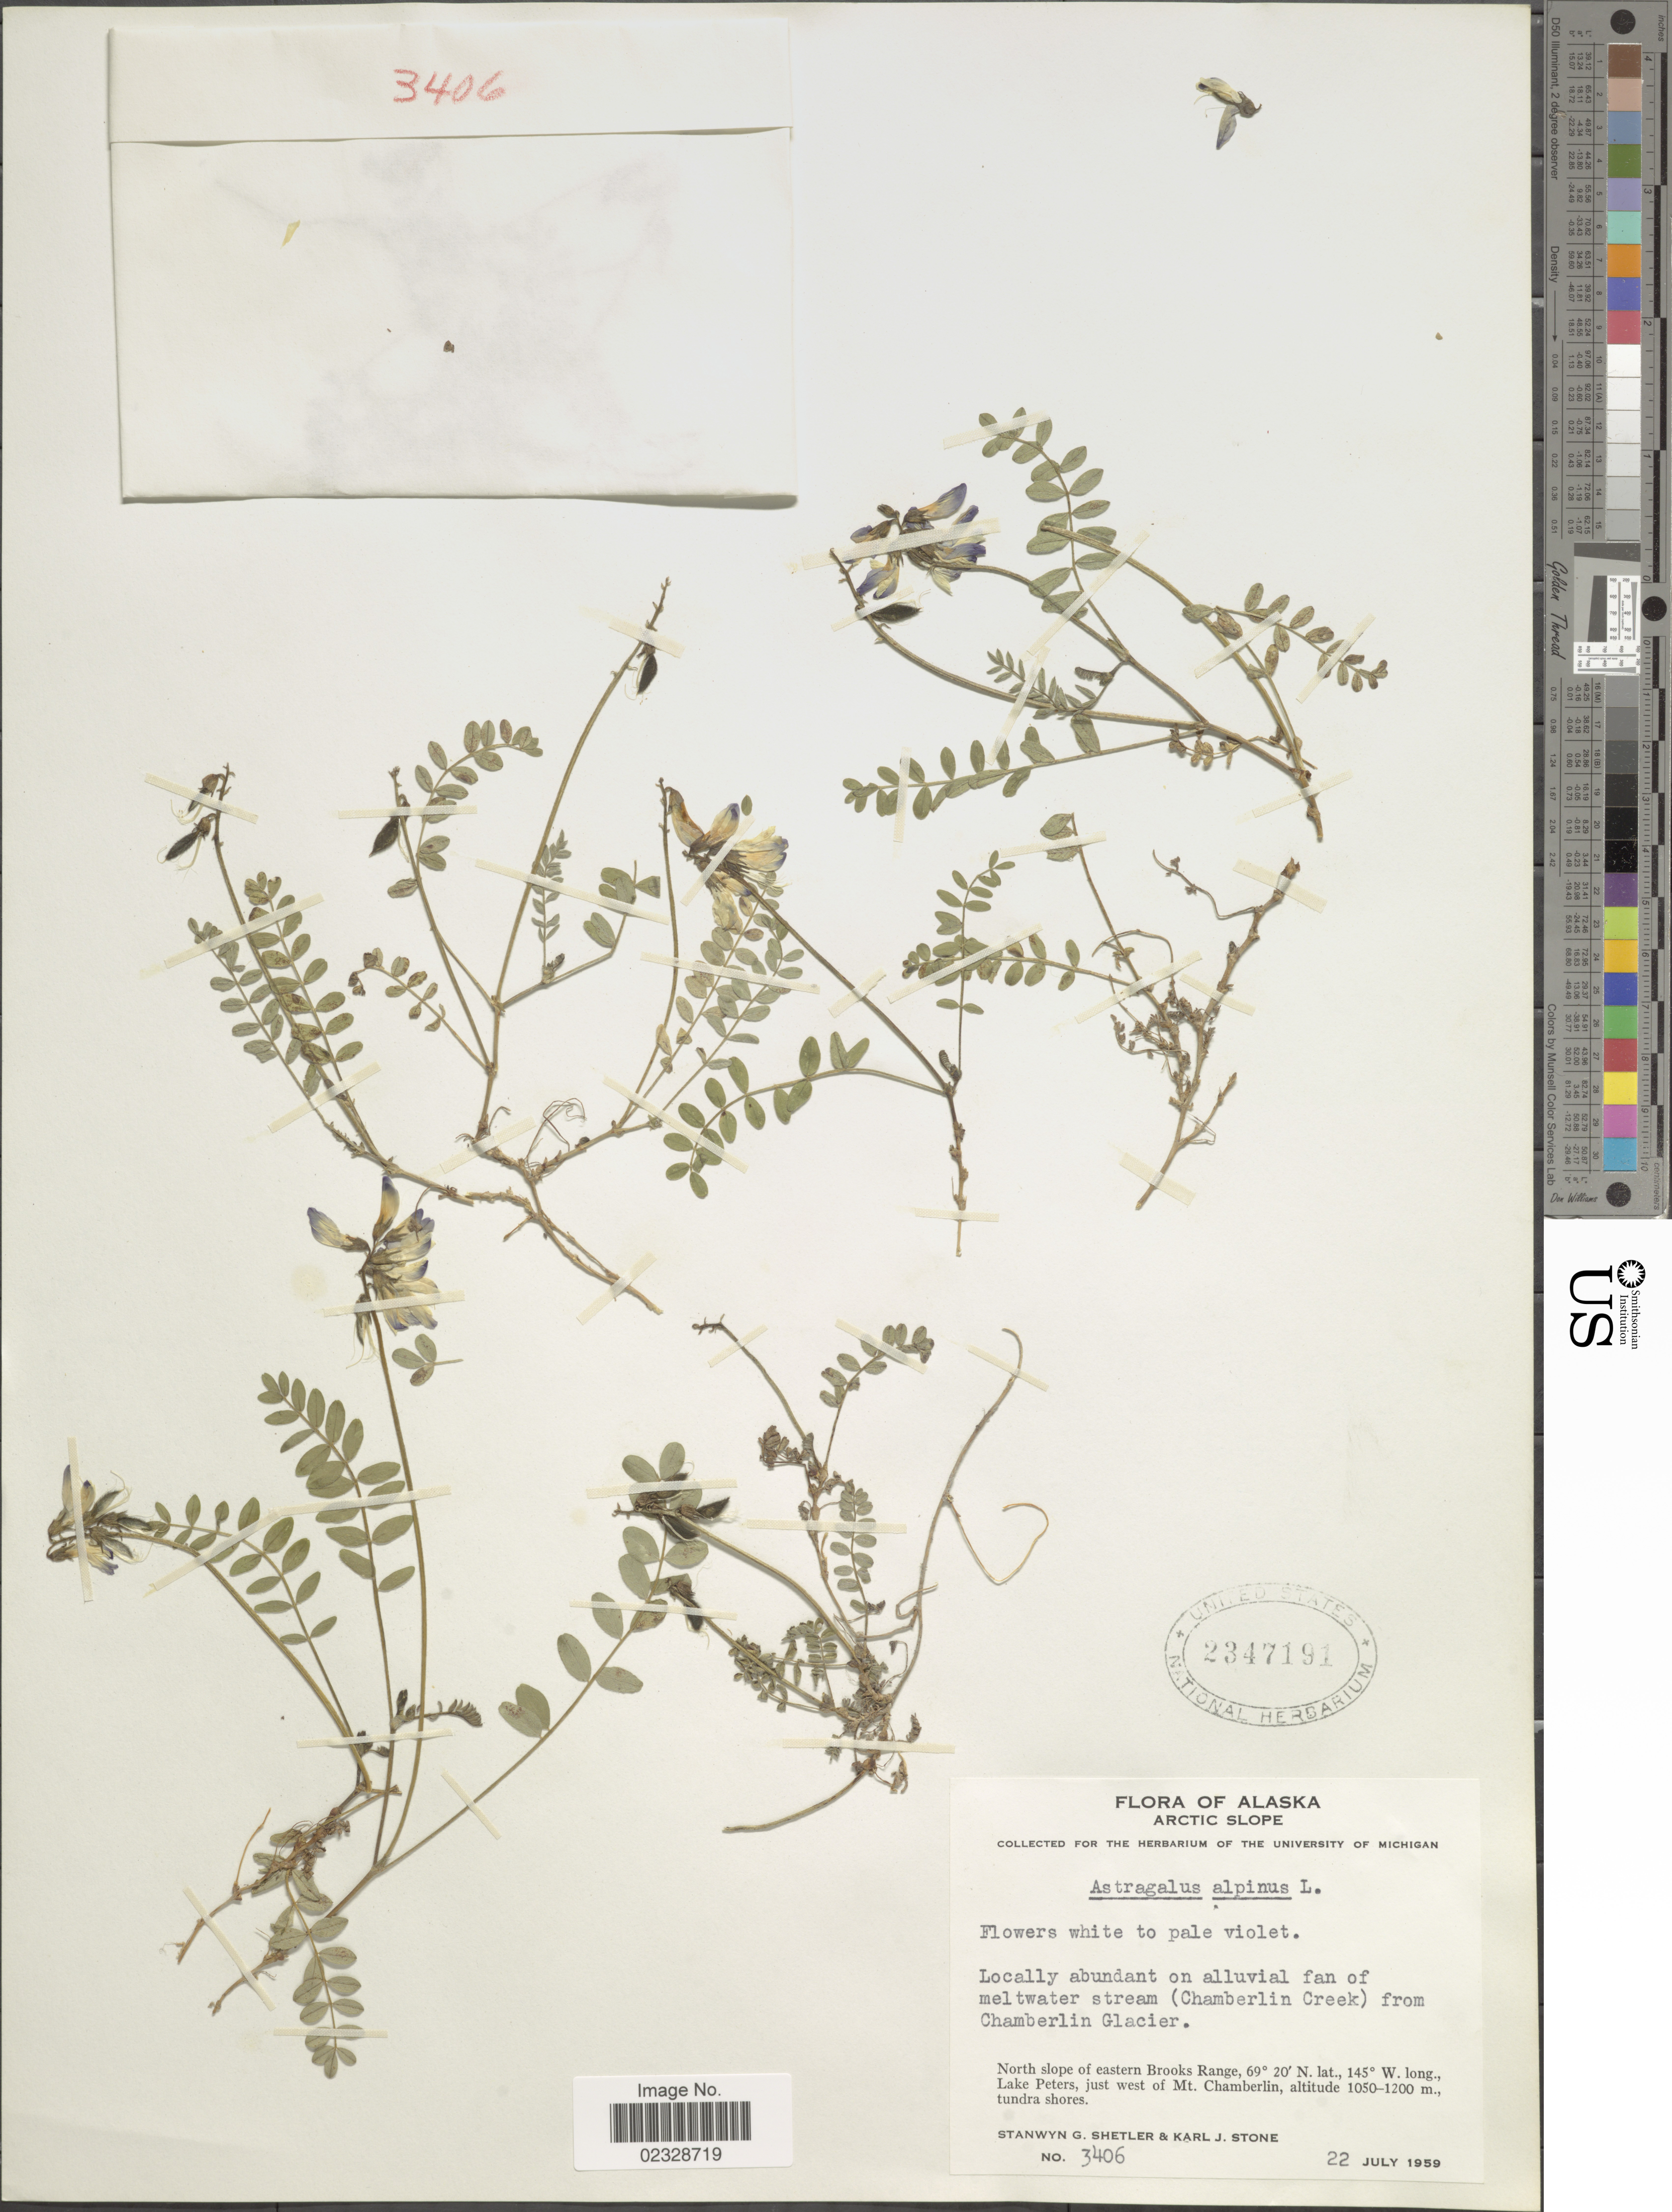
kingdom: Plantae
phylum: Tracheophyta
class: Magnoliopsida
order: Fabales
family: Fabaceae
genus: Astragalus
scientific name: Astragalus alpinus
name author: L.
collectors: S. Shetler & K. J. Stone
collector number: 3406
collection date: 1959-07-22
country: United States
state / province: Alaska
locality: Arctic Slope, (Chamberlain Creek) from Chamberlin Glacier, north slope of eastern Brooks Range, Lake Peters, just west of Mt. Chamberlin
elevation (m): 1050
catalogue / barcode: US 2347191